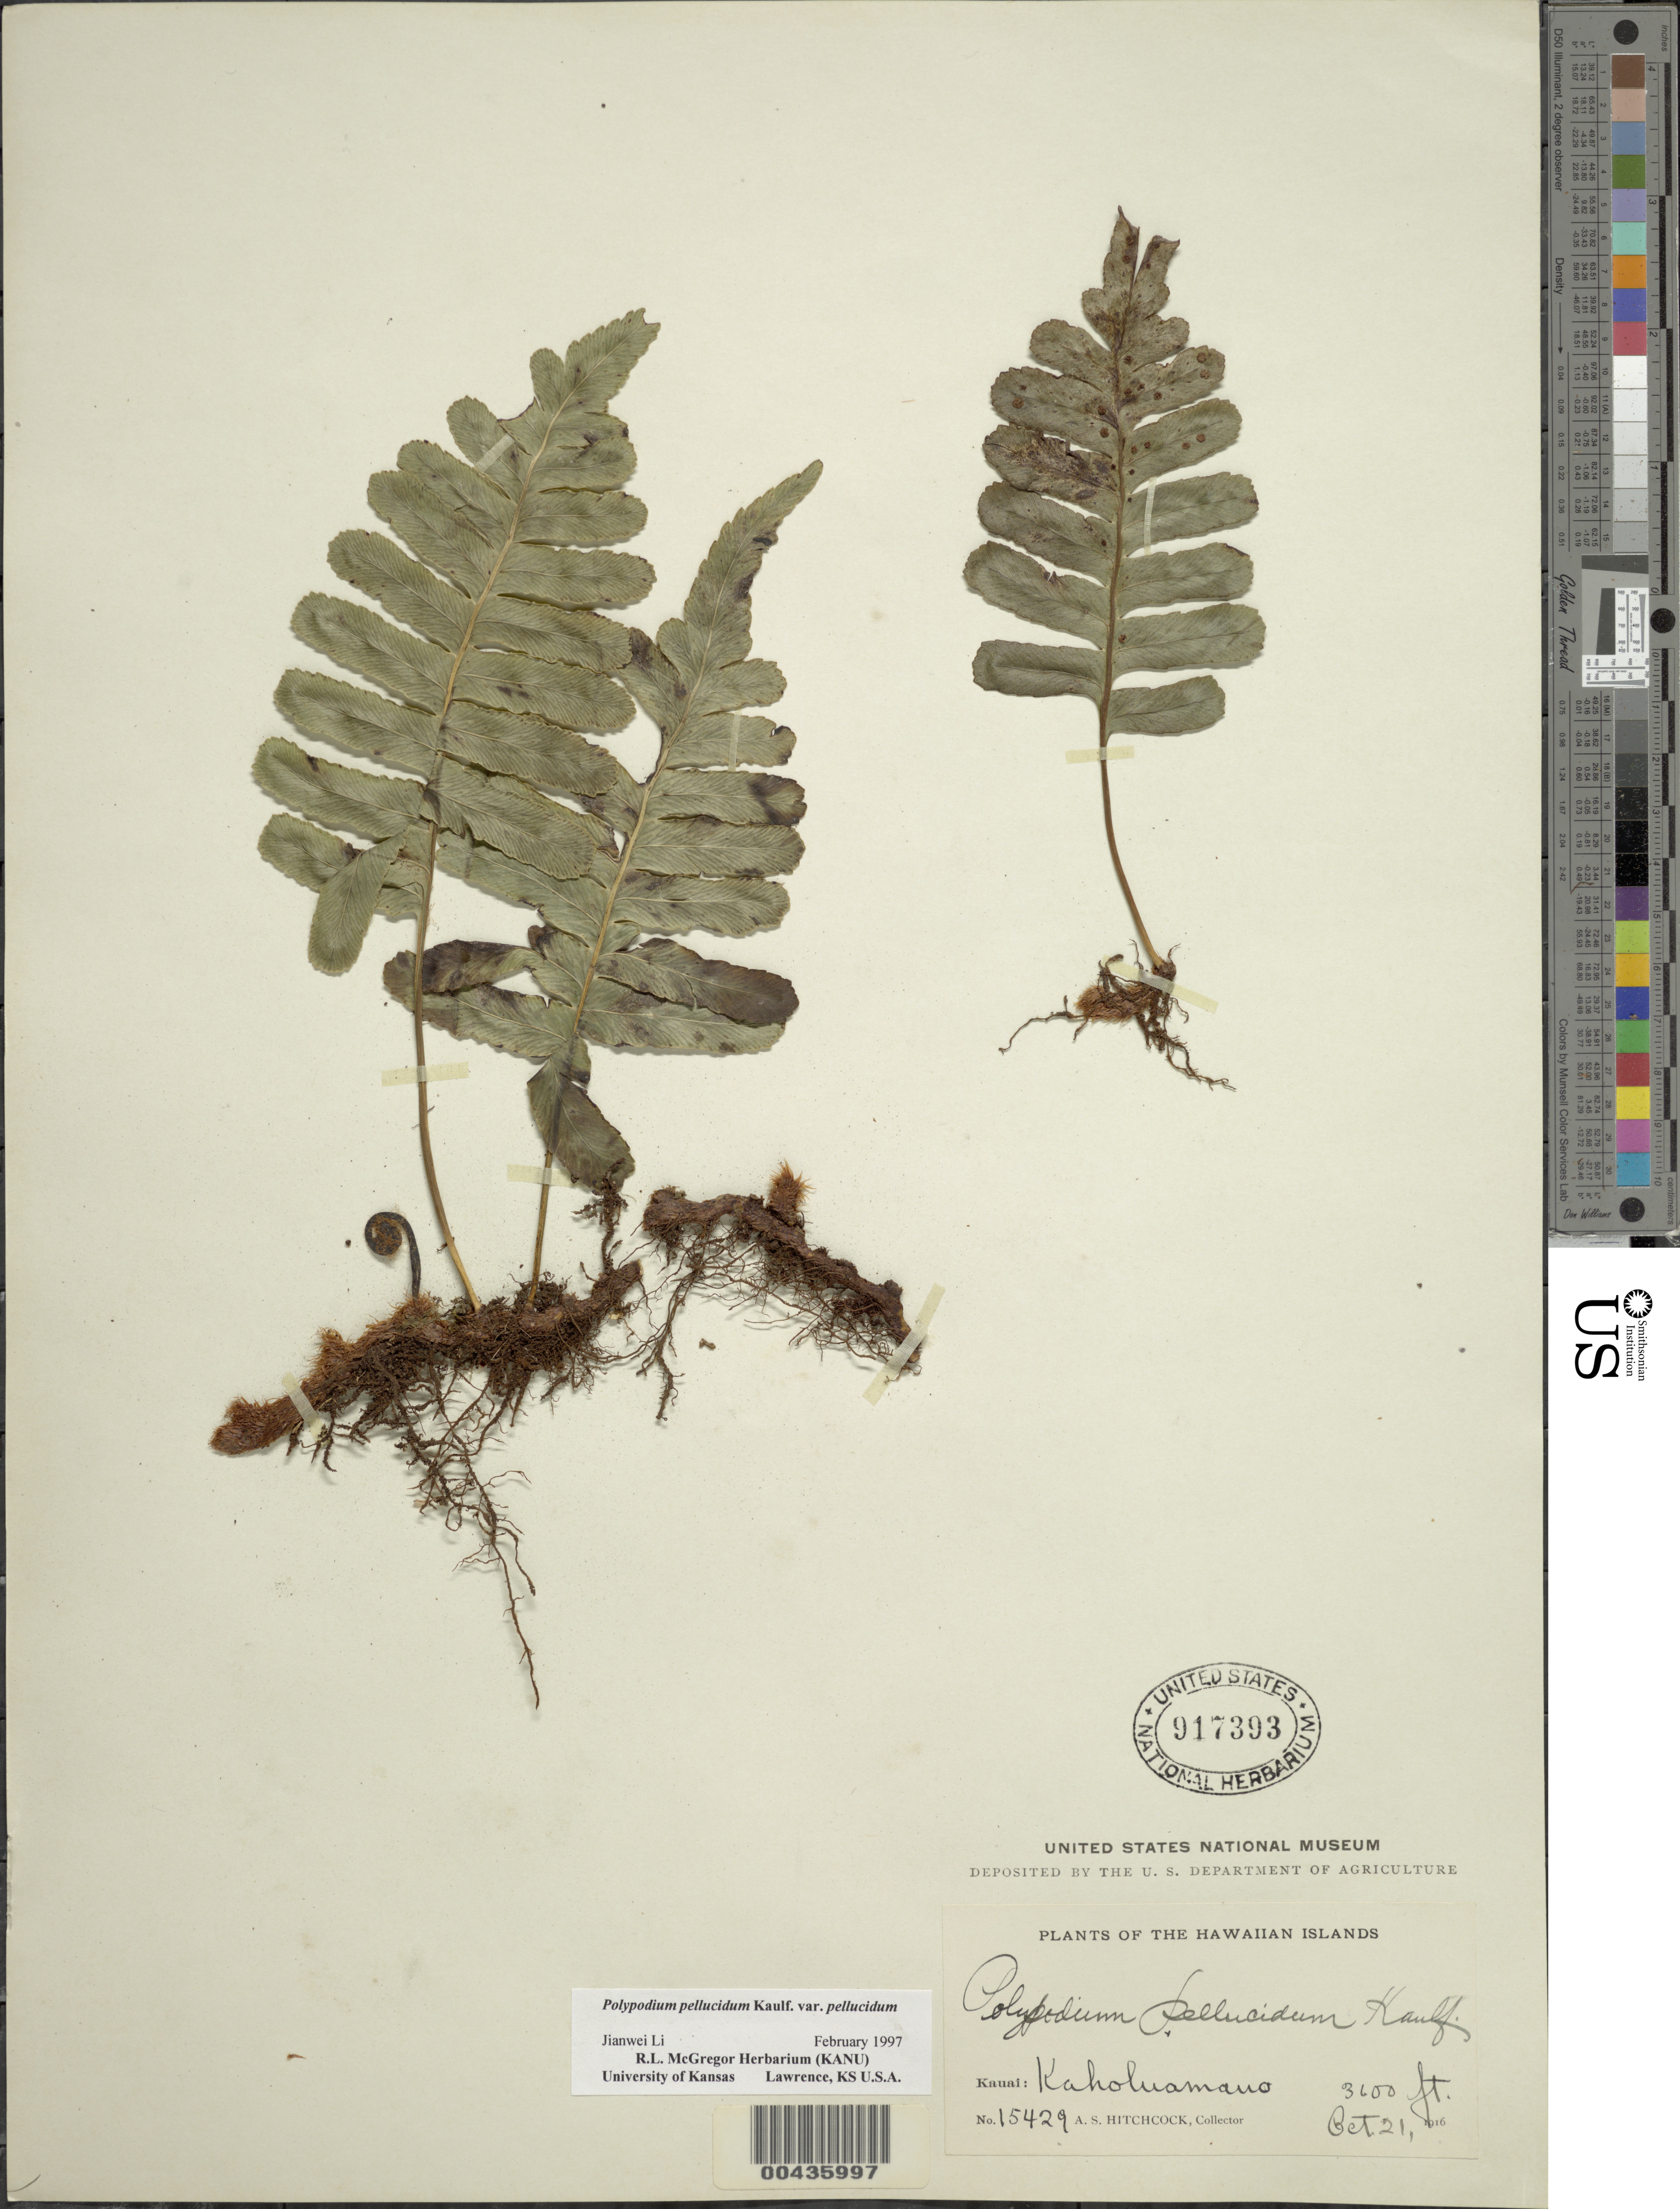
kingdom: Plantae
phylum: Tracheophyta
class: Polypodiopsida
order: Polypodiales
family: Polypodiaceae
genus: Polypodium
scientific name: Polypodium pellucidum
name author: Kaulf.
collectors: A. S. Hitchcock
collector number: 15429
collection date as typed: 21 Oct 1916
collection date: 1916-10-21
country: United States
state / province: Hawaii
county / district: Kauai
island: Kaua'i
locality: Kaholuamano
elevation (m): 1097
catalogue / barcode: US 917393